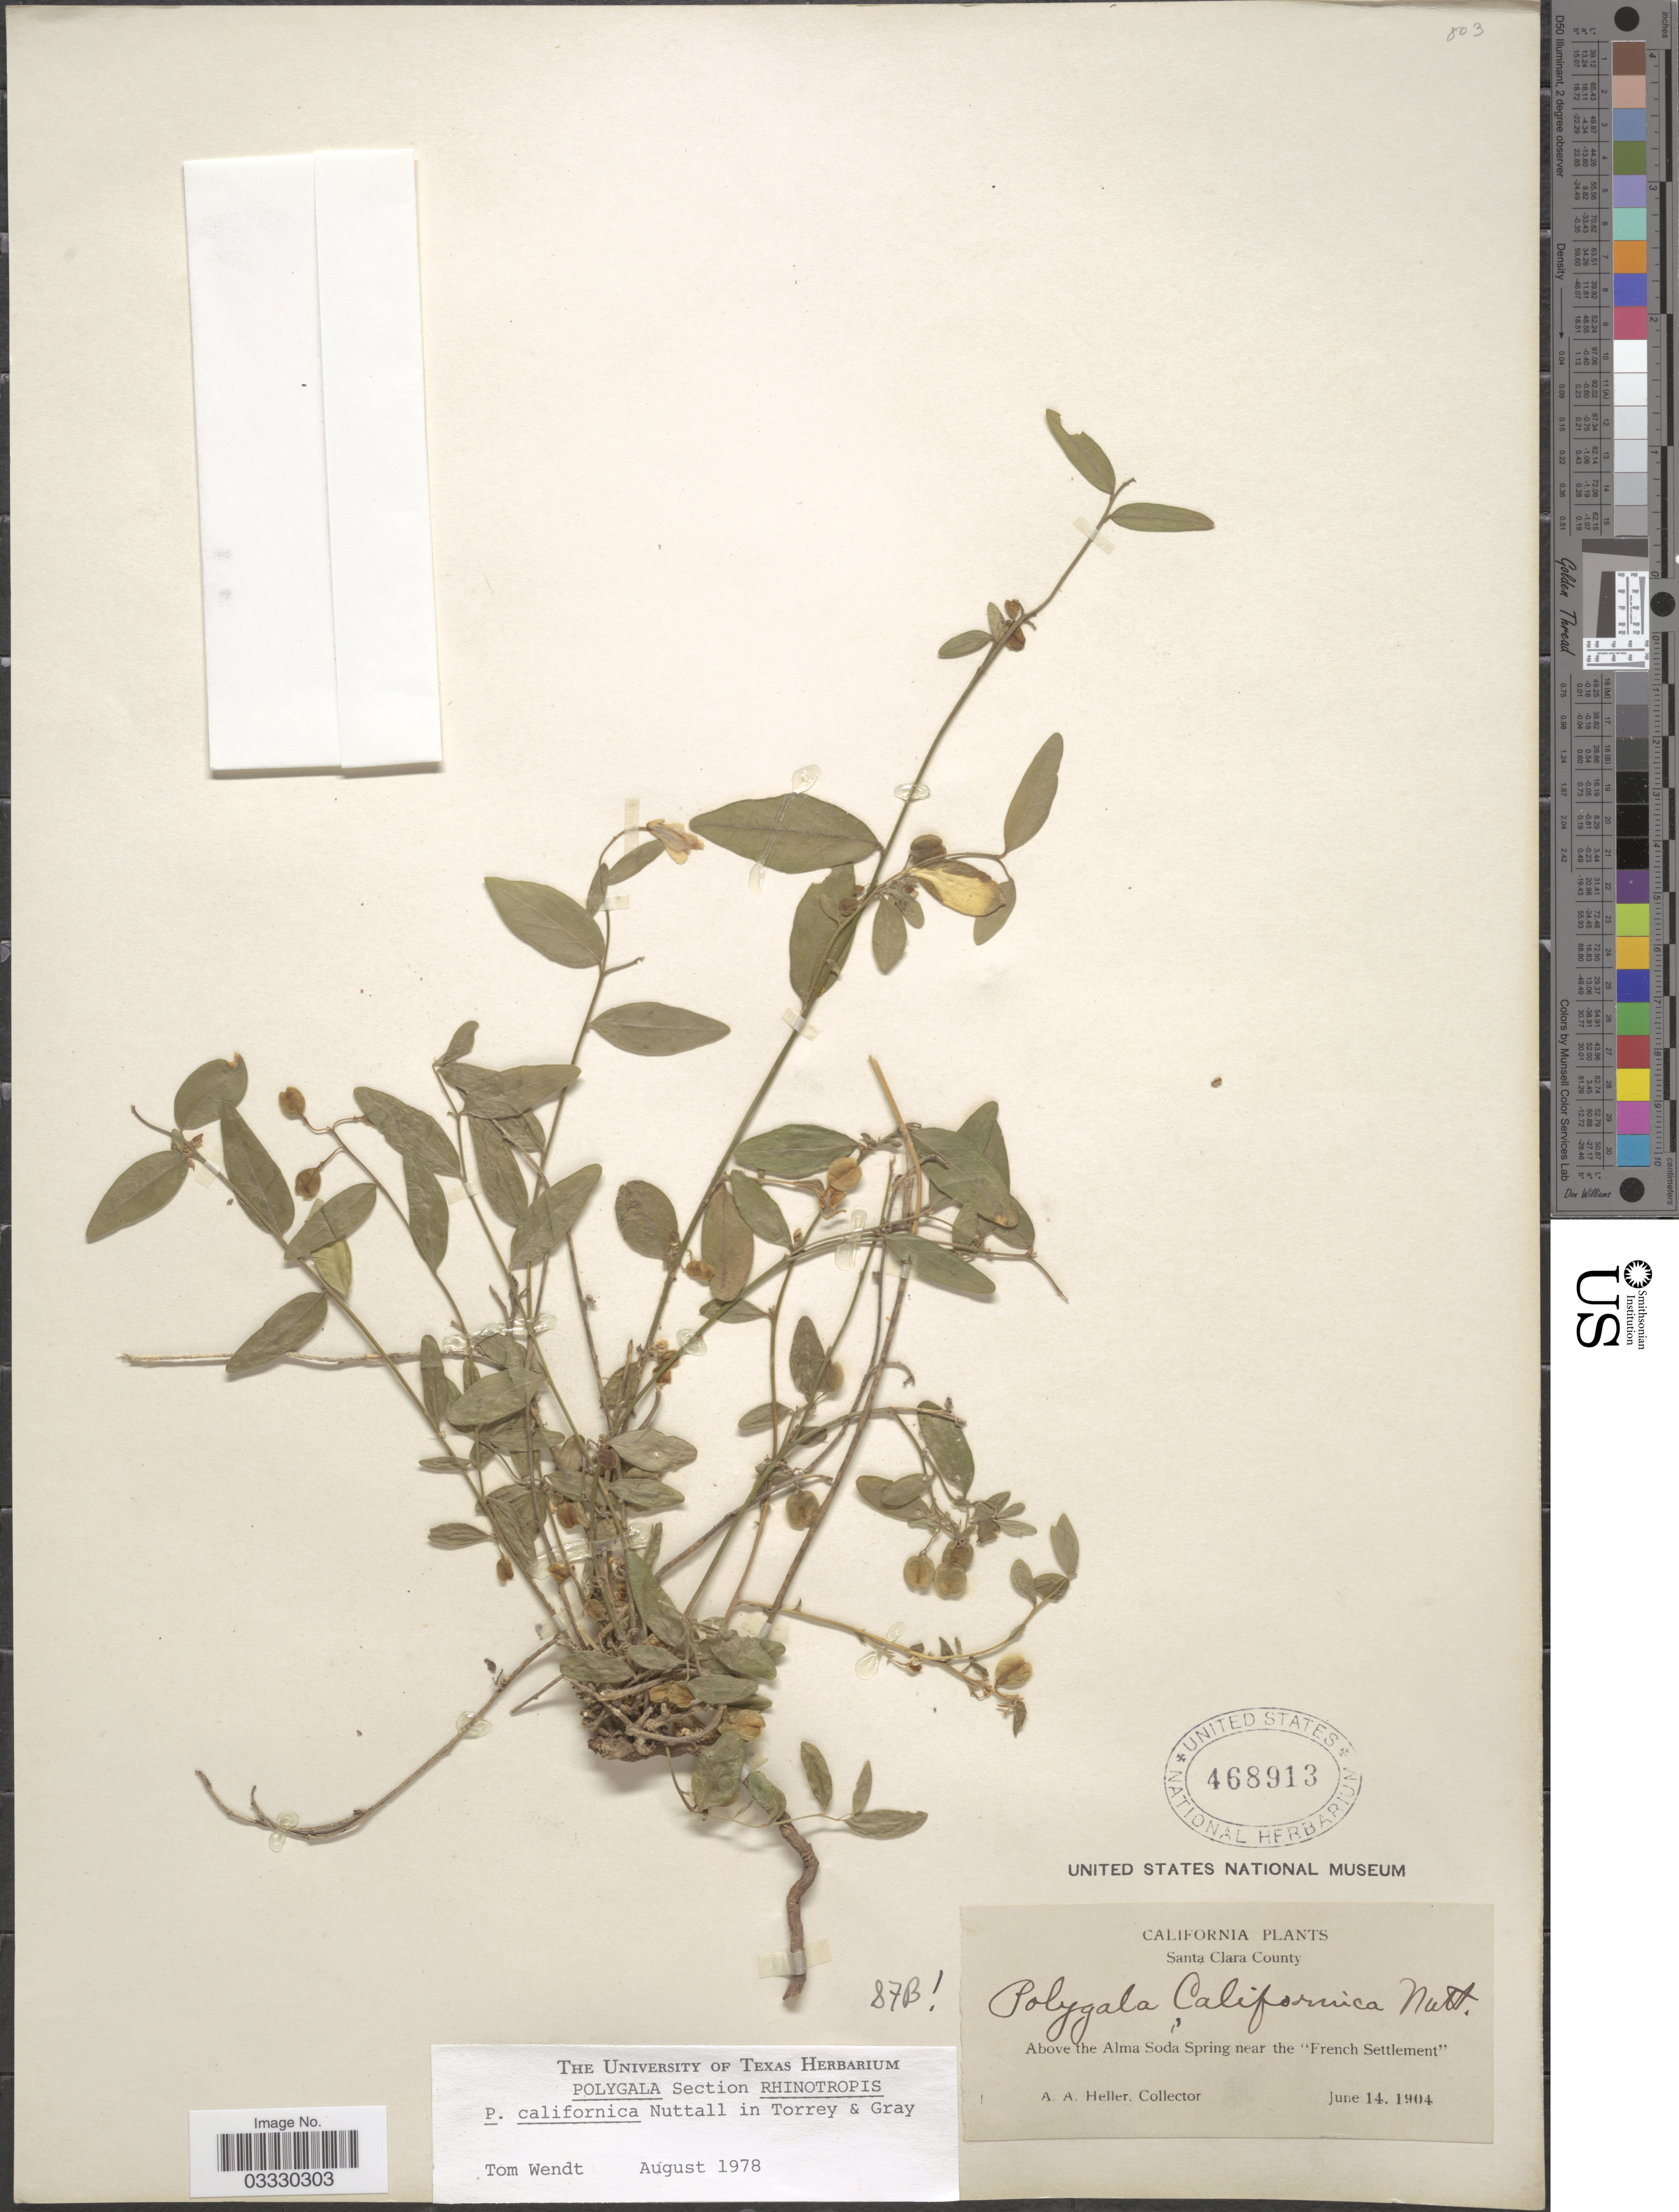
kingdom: Plantae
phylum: Tracheophyta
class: Magnoliopsida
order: Fabales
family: Polygalaceae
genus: Rhinotropis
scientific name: Rhinotropis californica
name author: (Nutt.) J.R. Abbott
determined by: Strong, Mark T., (BOT), Smithsonian Institution - National Museum of Natural History (UNITED STATES)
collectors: A. A. Heller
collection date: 1904-06-14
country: United States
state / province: California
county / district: Santa Clara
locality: Santa Clara County. Above the Alma Soda Spring near the "French Settlement".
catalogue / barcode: US 468913